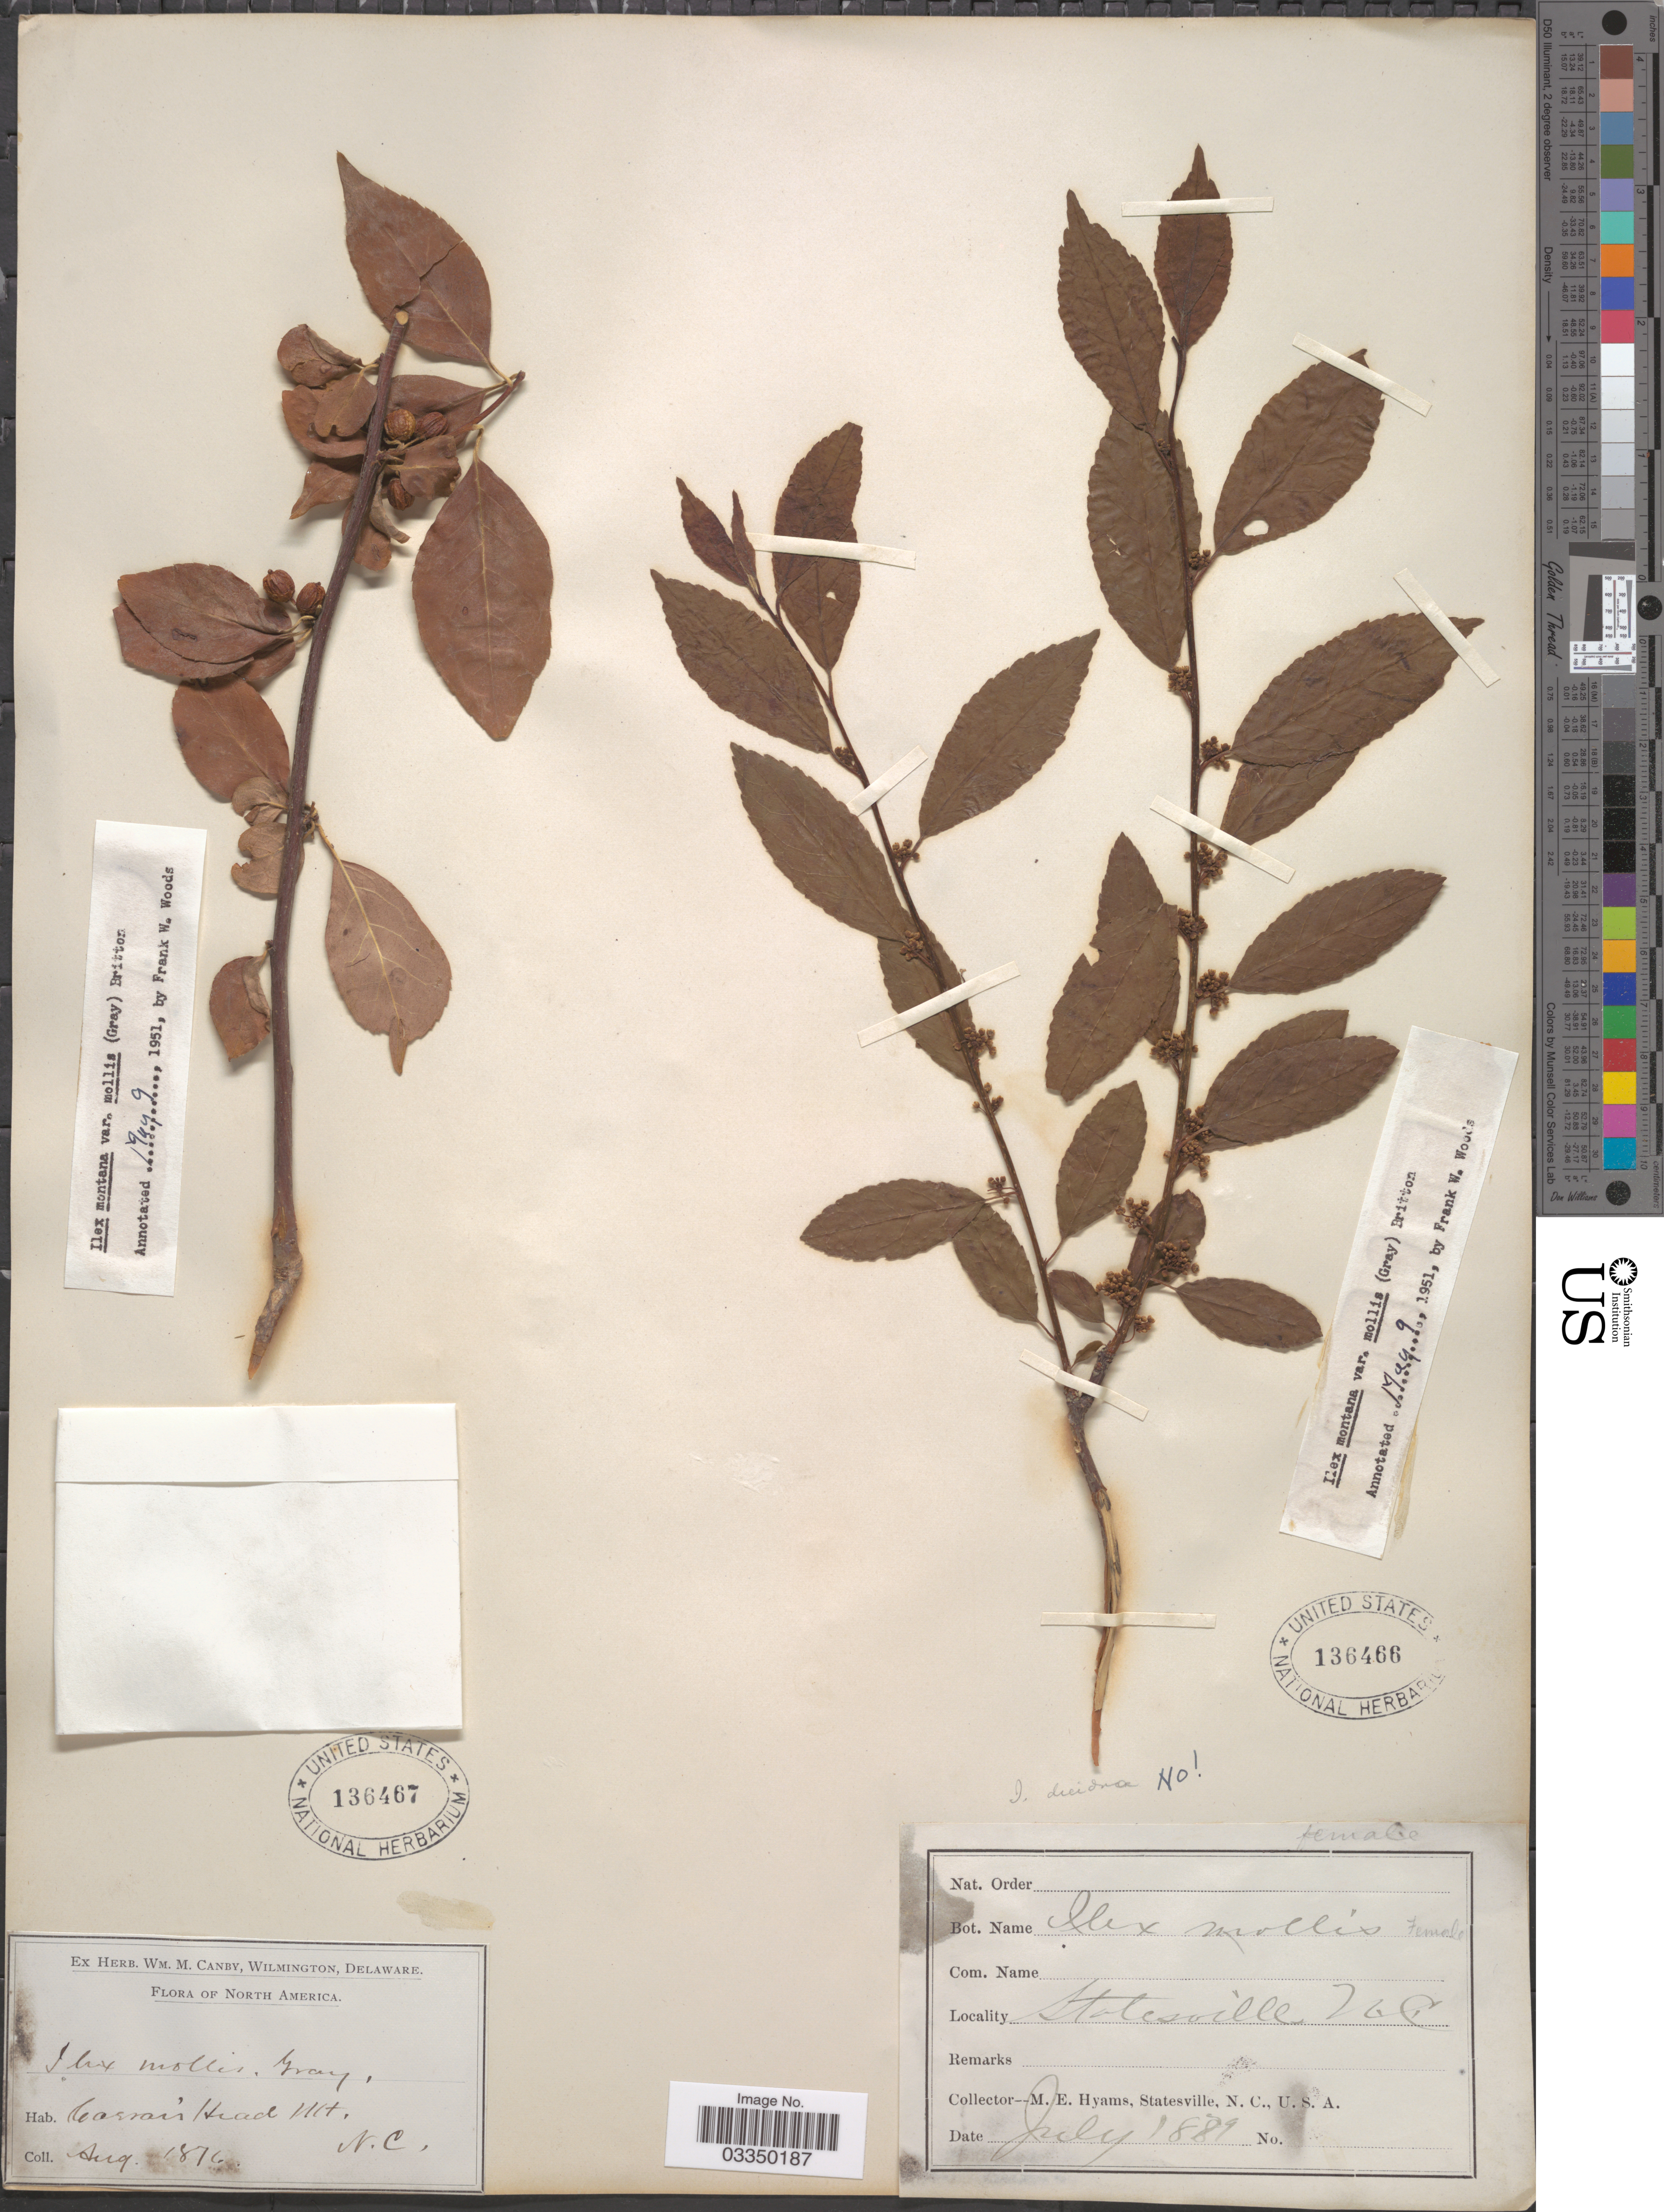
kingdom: Plantae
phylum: Tracheophyta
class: Magnoliopsida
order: Aquifoliales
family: Aquifoliaceae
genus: Ilex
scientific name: Ilex montana var. mollis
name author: (A. Gray) Britton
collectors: M. E. Hyams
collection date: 1889-07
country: United States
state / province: North Carolina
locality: Statesville.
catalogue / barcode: US 136466